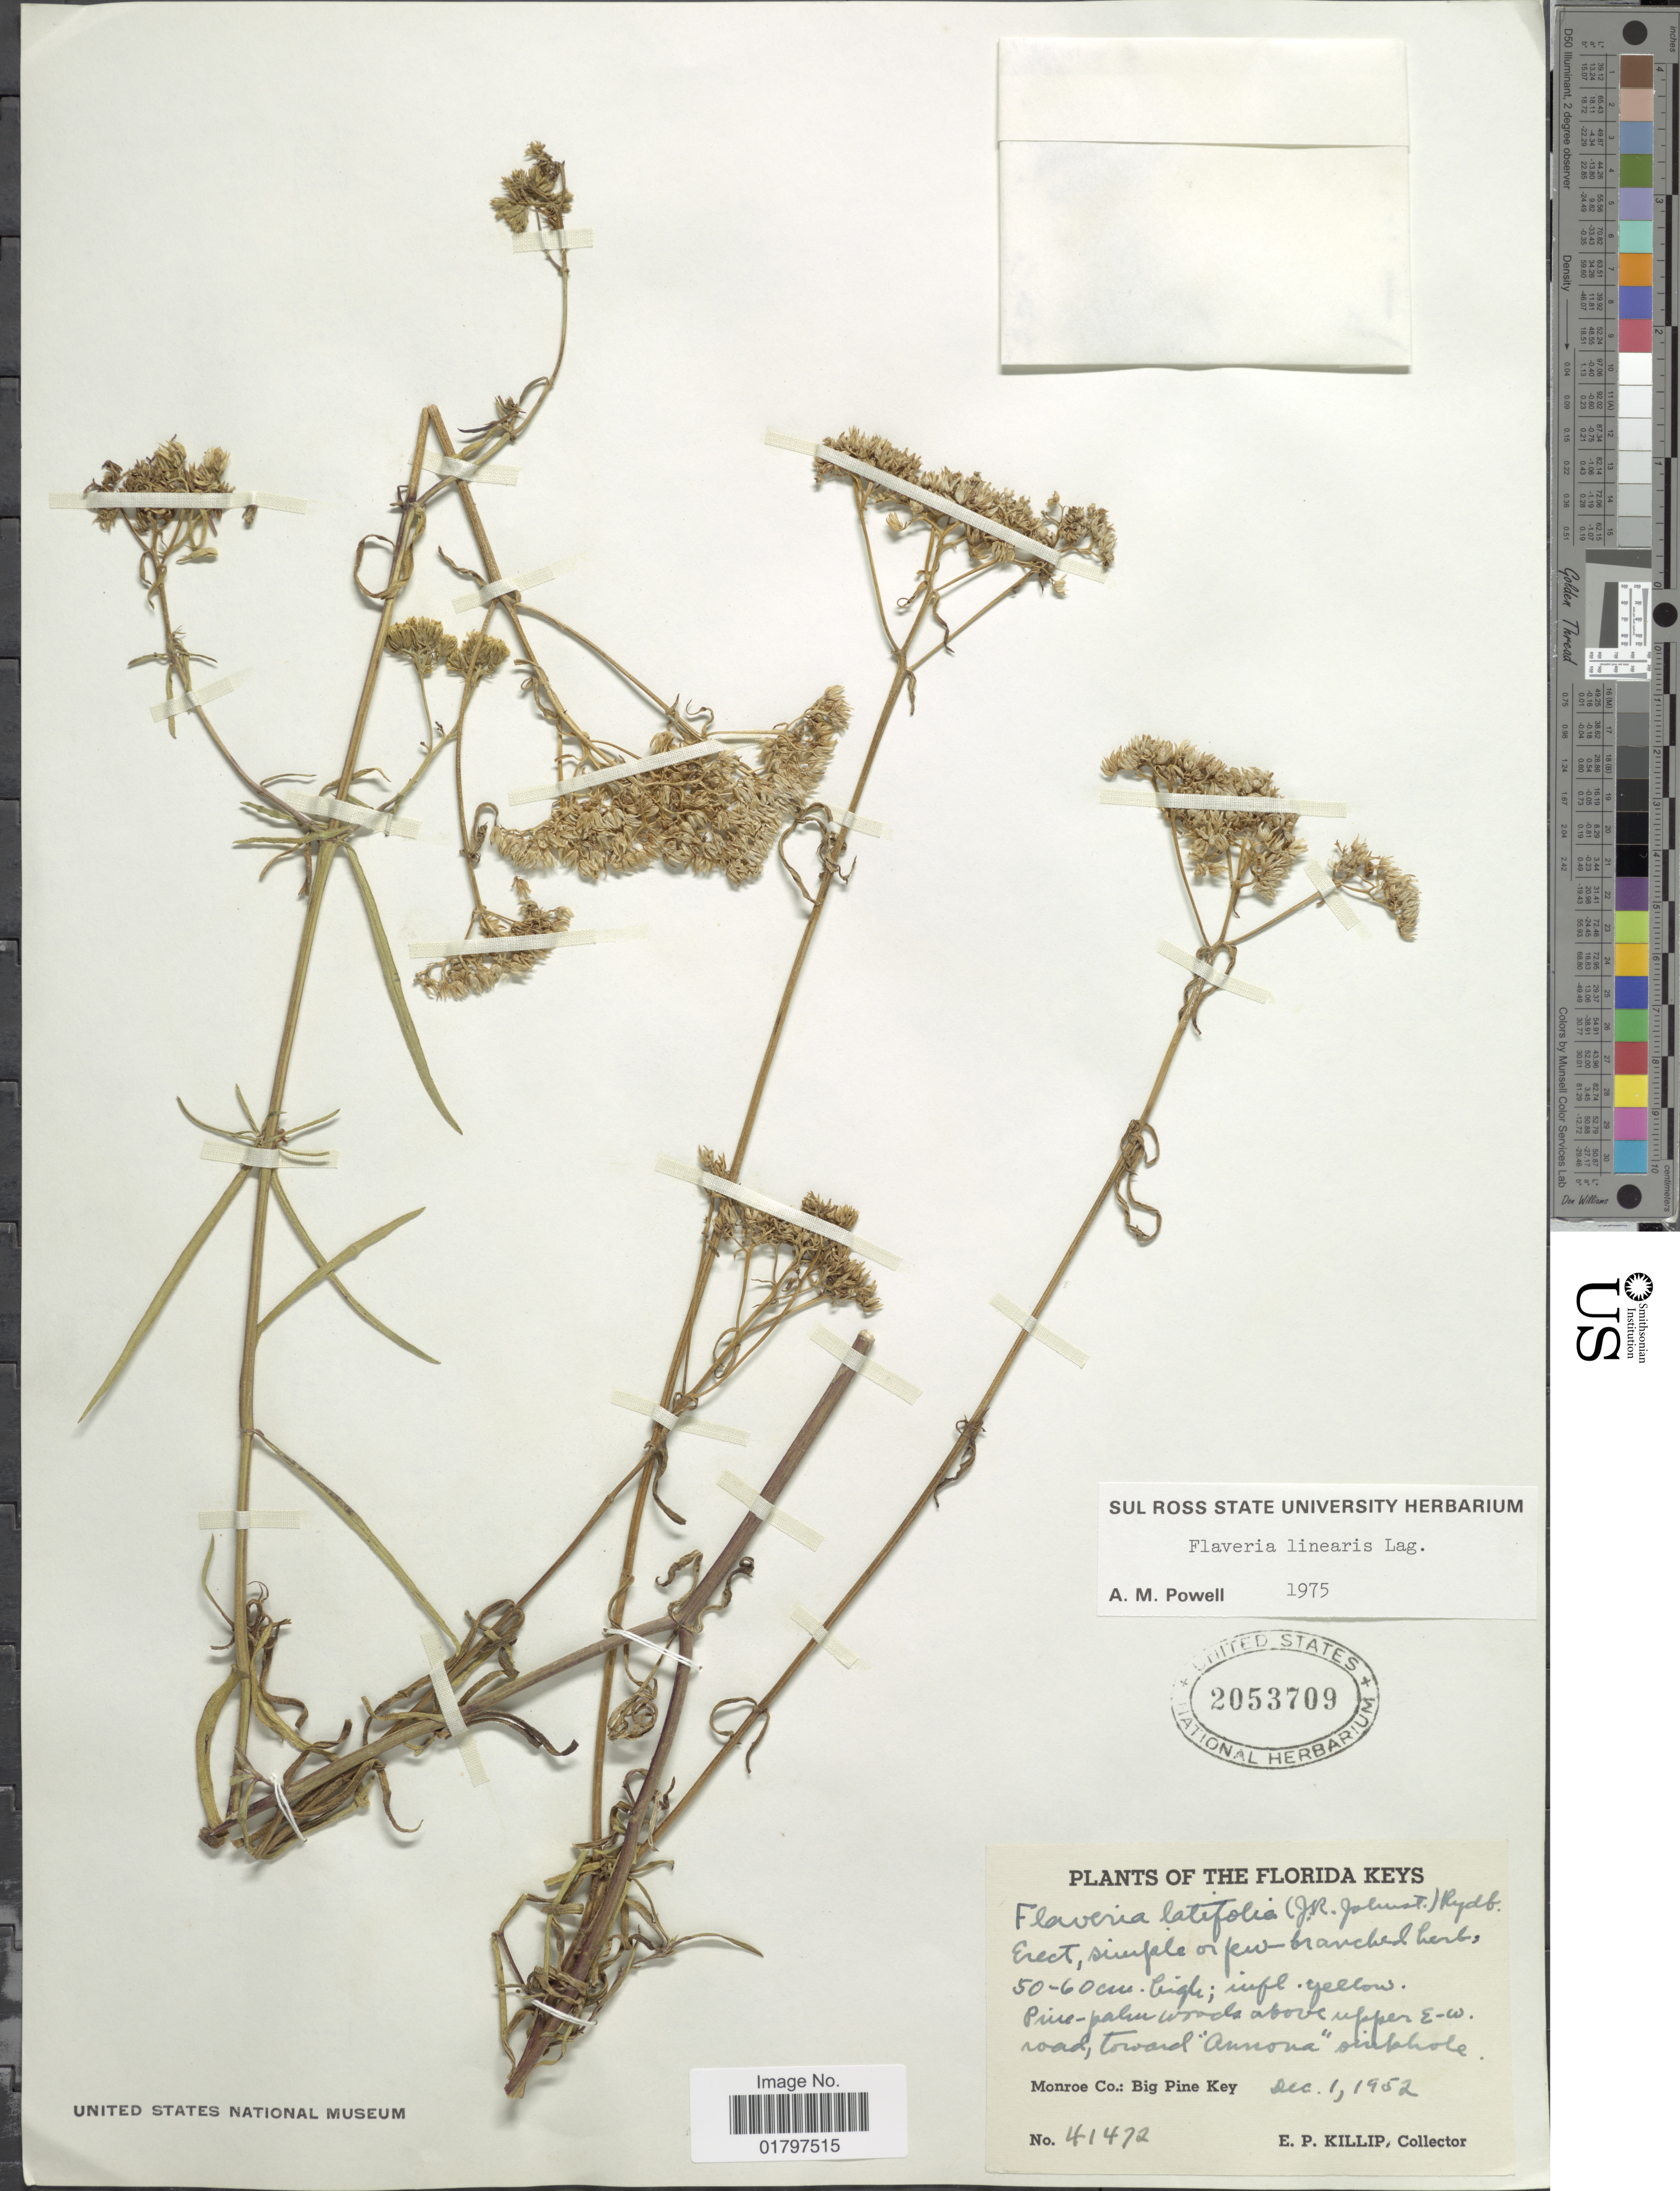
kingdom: Plantae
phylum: Tracheophyta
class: Magnoliopsida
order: Asterales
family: Asteraceae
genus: Flaveria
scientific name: Flaveria linearis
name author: Lag.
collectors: E. P. Killip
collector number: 41472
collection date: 1952-12-01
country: United States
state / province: Florida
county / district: Monroe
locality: Florida Keys. Pine-palm woods above upper E-W road, toward "Annona" sinkhole, Big Pine Key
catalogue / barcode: US 2053709